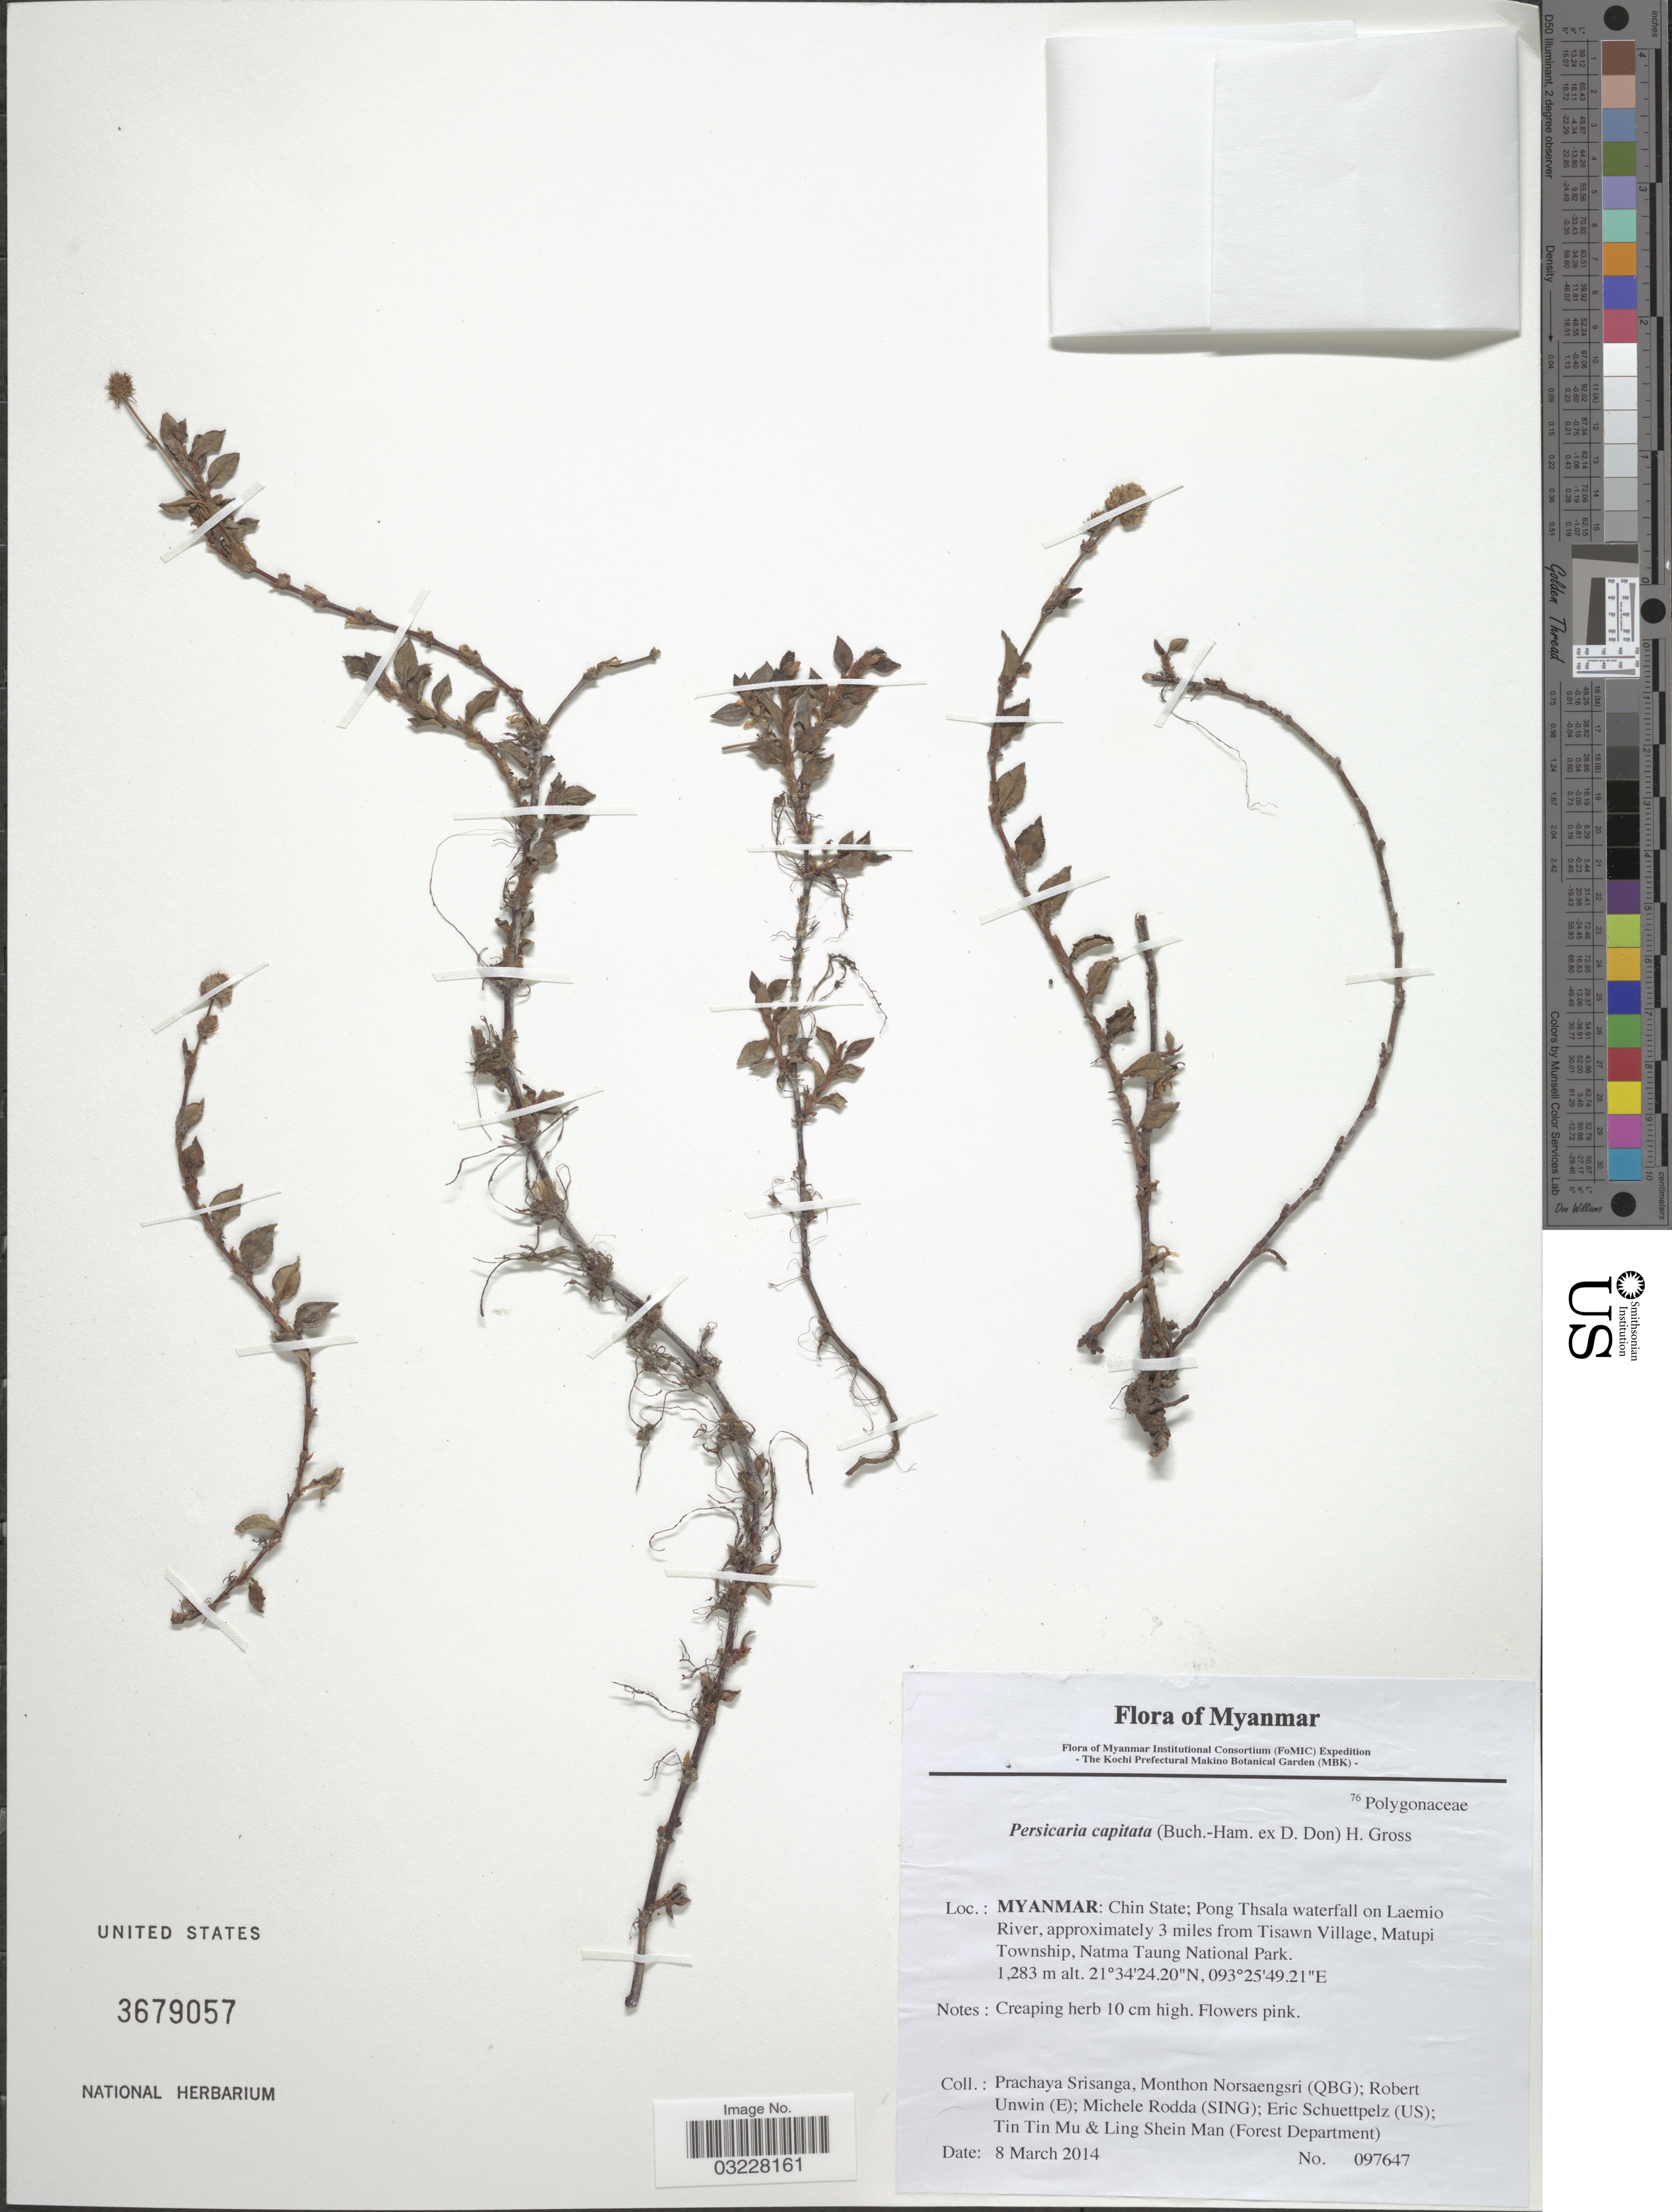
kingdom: Plantae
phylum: Tracheophyta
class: Magnoliopsida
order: Caryophyllales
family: Polygonaceae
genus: Polygonum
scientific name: Polygonum capitatum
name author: Buch.-Ham. ex D. Don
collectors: P. Srisanga, M. Norsaengsri, R. Unwin, M. Rodda & et al.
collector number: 097647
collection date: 2014-03-08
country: Myanmar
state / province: Chin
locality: Pong Thsala waterfall on Laemio River, approximately 3 miles from Tisawn Village, Matupi Township, Natma Taung National Park.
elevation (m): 1283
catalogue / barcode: US 3679057